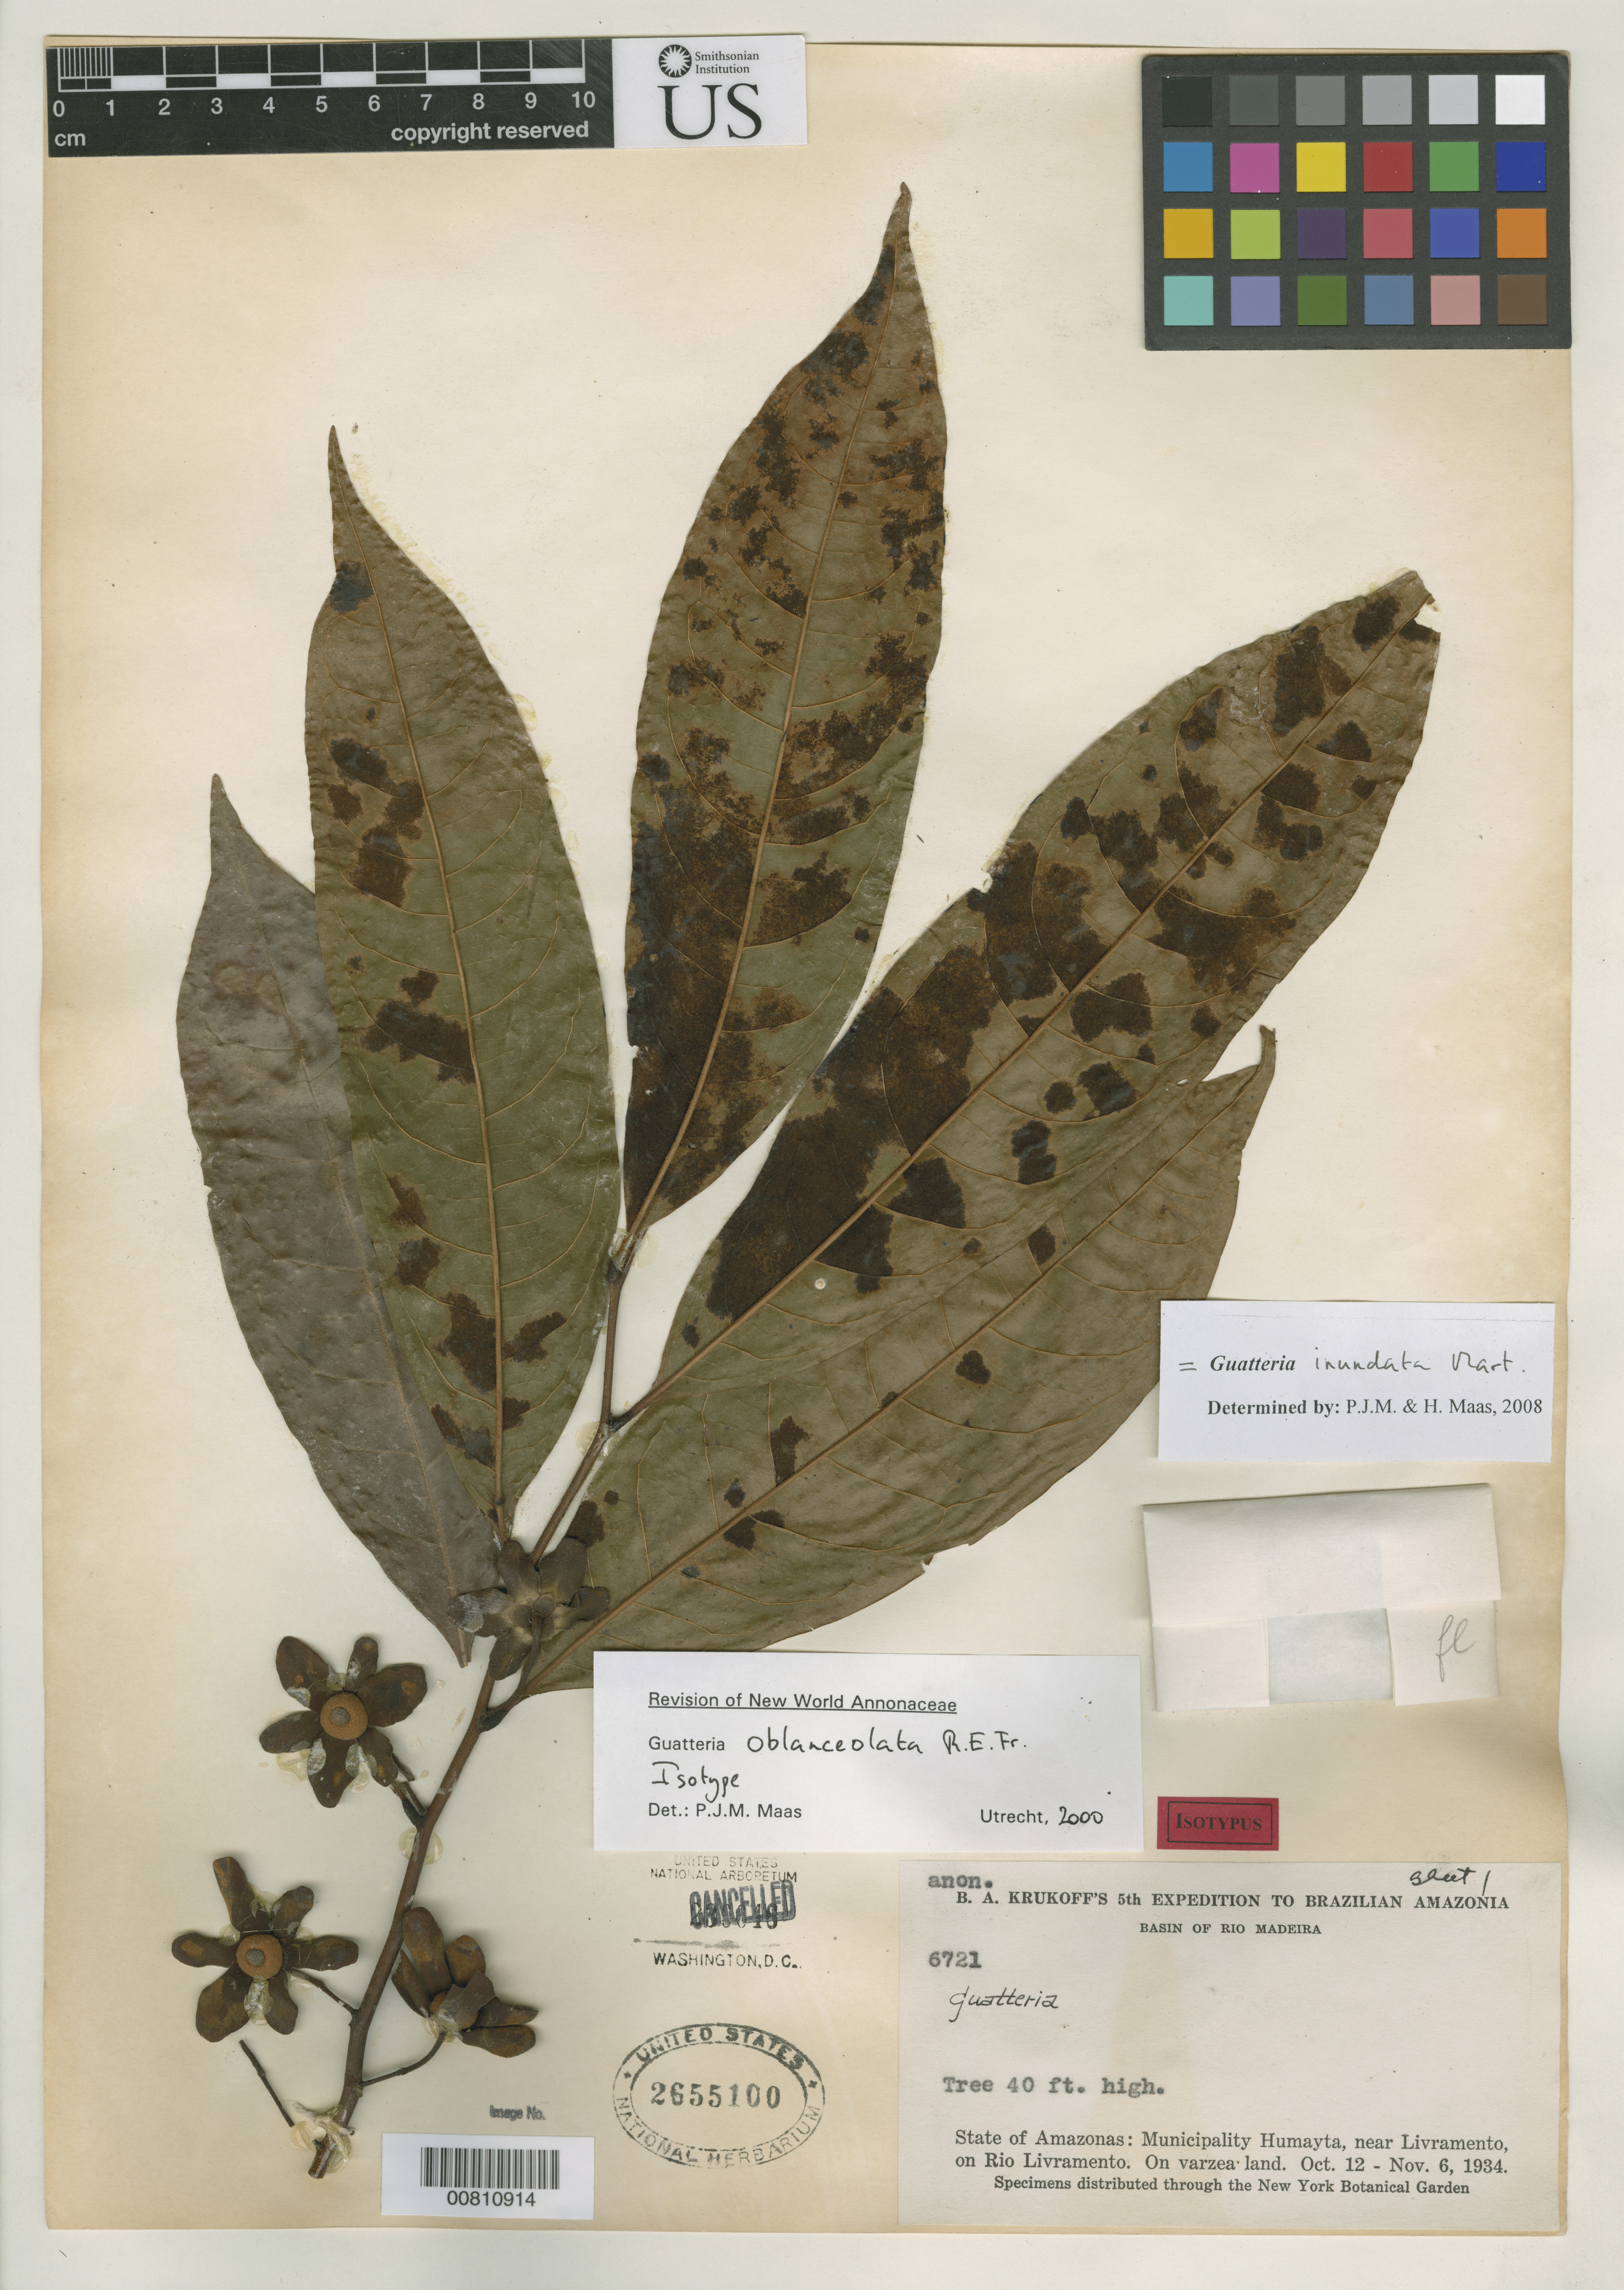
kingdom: Plantae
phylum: Tracheophyta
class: Magnoliopsida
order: Magnoliales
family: Annonaceae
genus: Guatteria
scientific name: Guatteria oblanceolata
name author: R.E. Fr.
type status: Isotype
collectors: B. A. Krukoff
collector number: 6721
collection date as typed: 12 Oct 1934 to 06 Nov 1934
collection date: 1934-10-12/1934-11-06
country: Brazil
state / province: Amazonas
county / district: Humayta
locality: Near Livramento, on Rio Livramento.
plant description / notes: This sheet (ex NA) annotated "sheet 1" but no "sheet 2" found.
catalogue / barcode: US 2655100